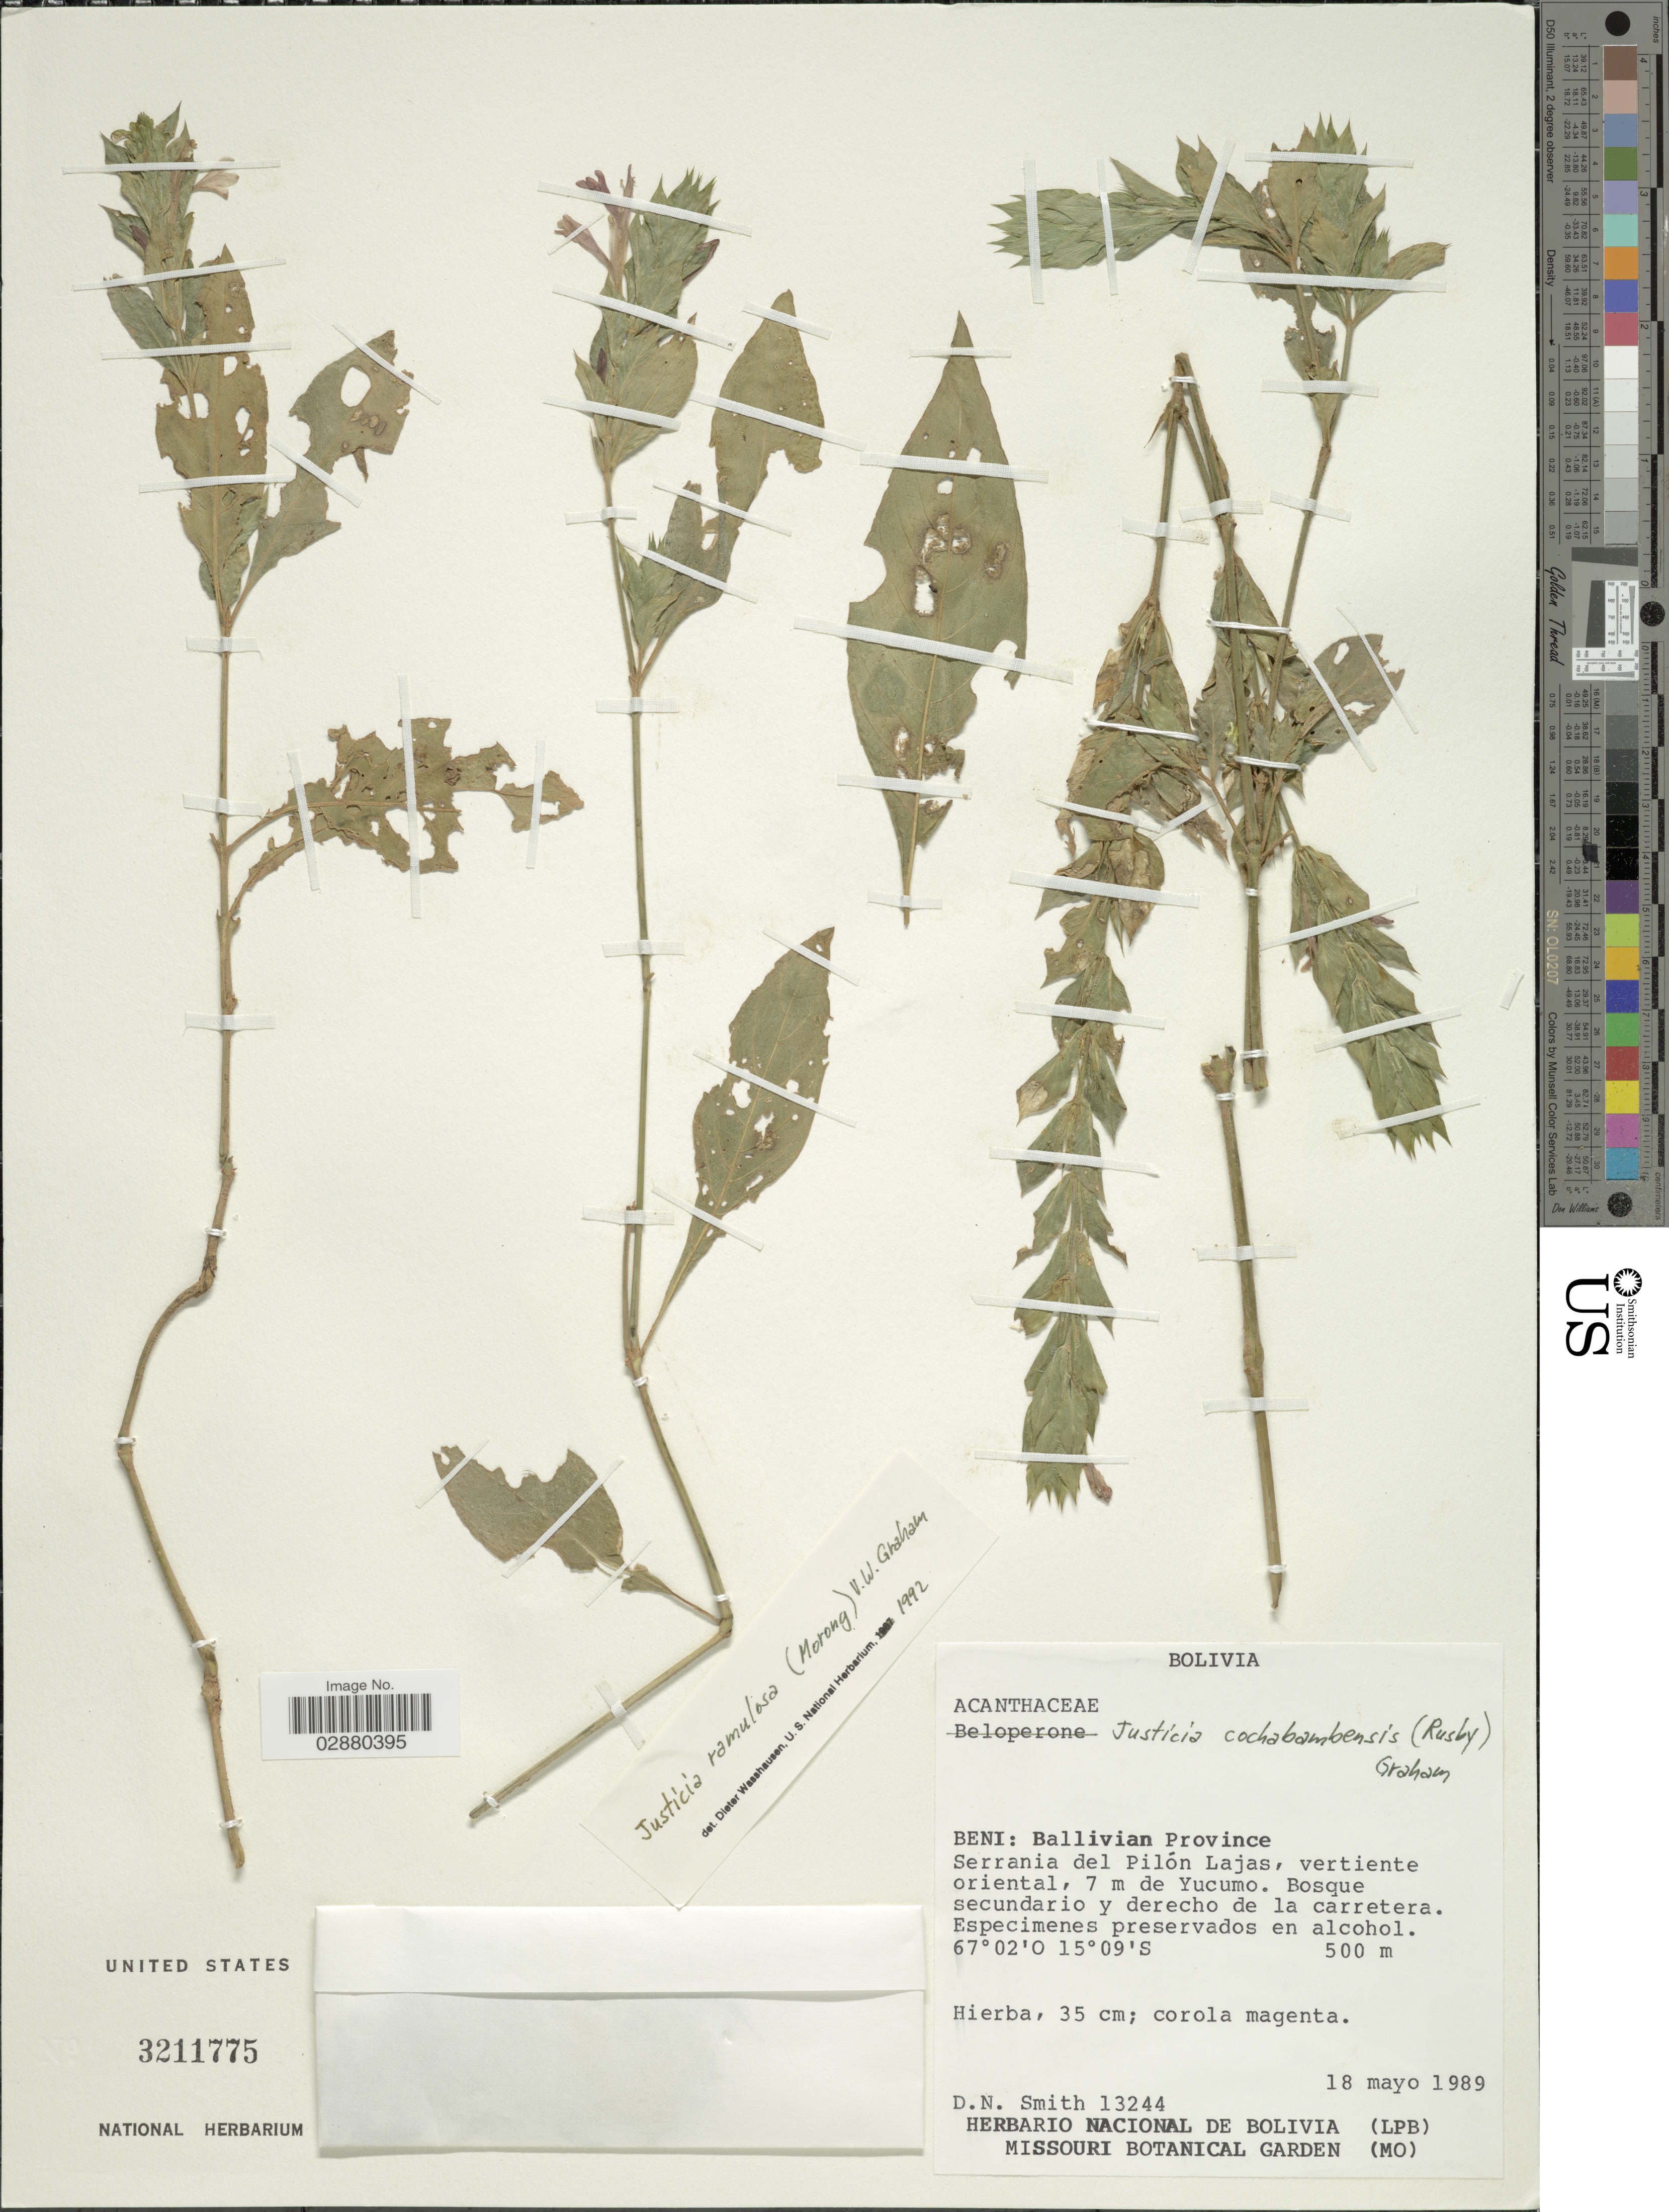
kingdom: Plantae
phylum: Tracheophyta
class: Magnoliopsida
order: Lamiales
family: Acanthaceae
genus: Justicia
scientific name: Justicia ramulosa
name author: (Morong) V.A.W. Graham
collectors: D. Smith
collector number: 13244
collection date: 1989-05-18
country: Bolivia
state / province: Beni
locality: Ballivian Province. Serrania del Pilón Lajas, vertiente oriental, 7 m de Yucumo.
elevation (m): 500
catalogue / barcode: US 3211775